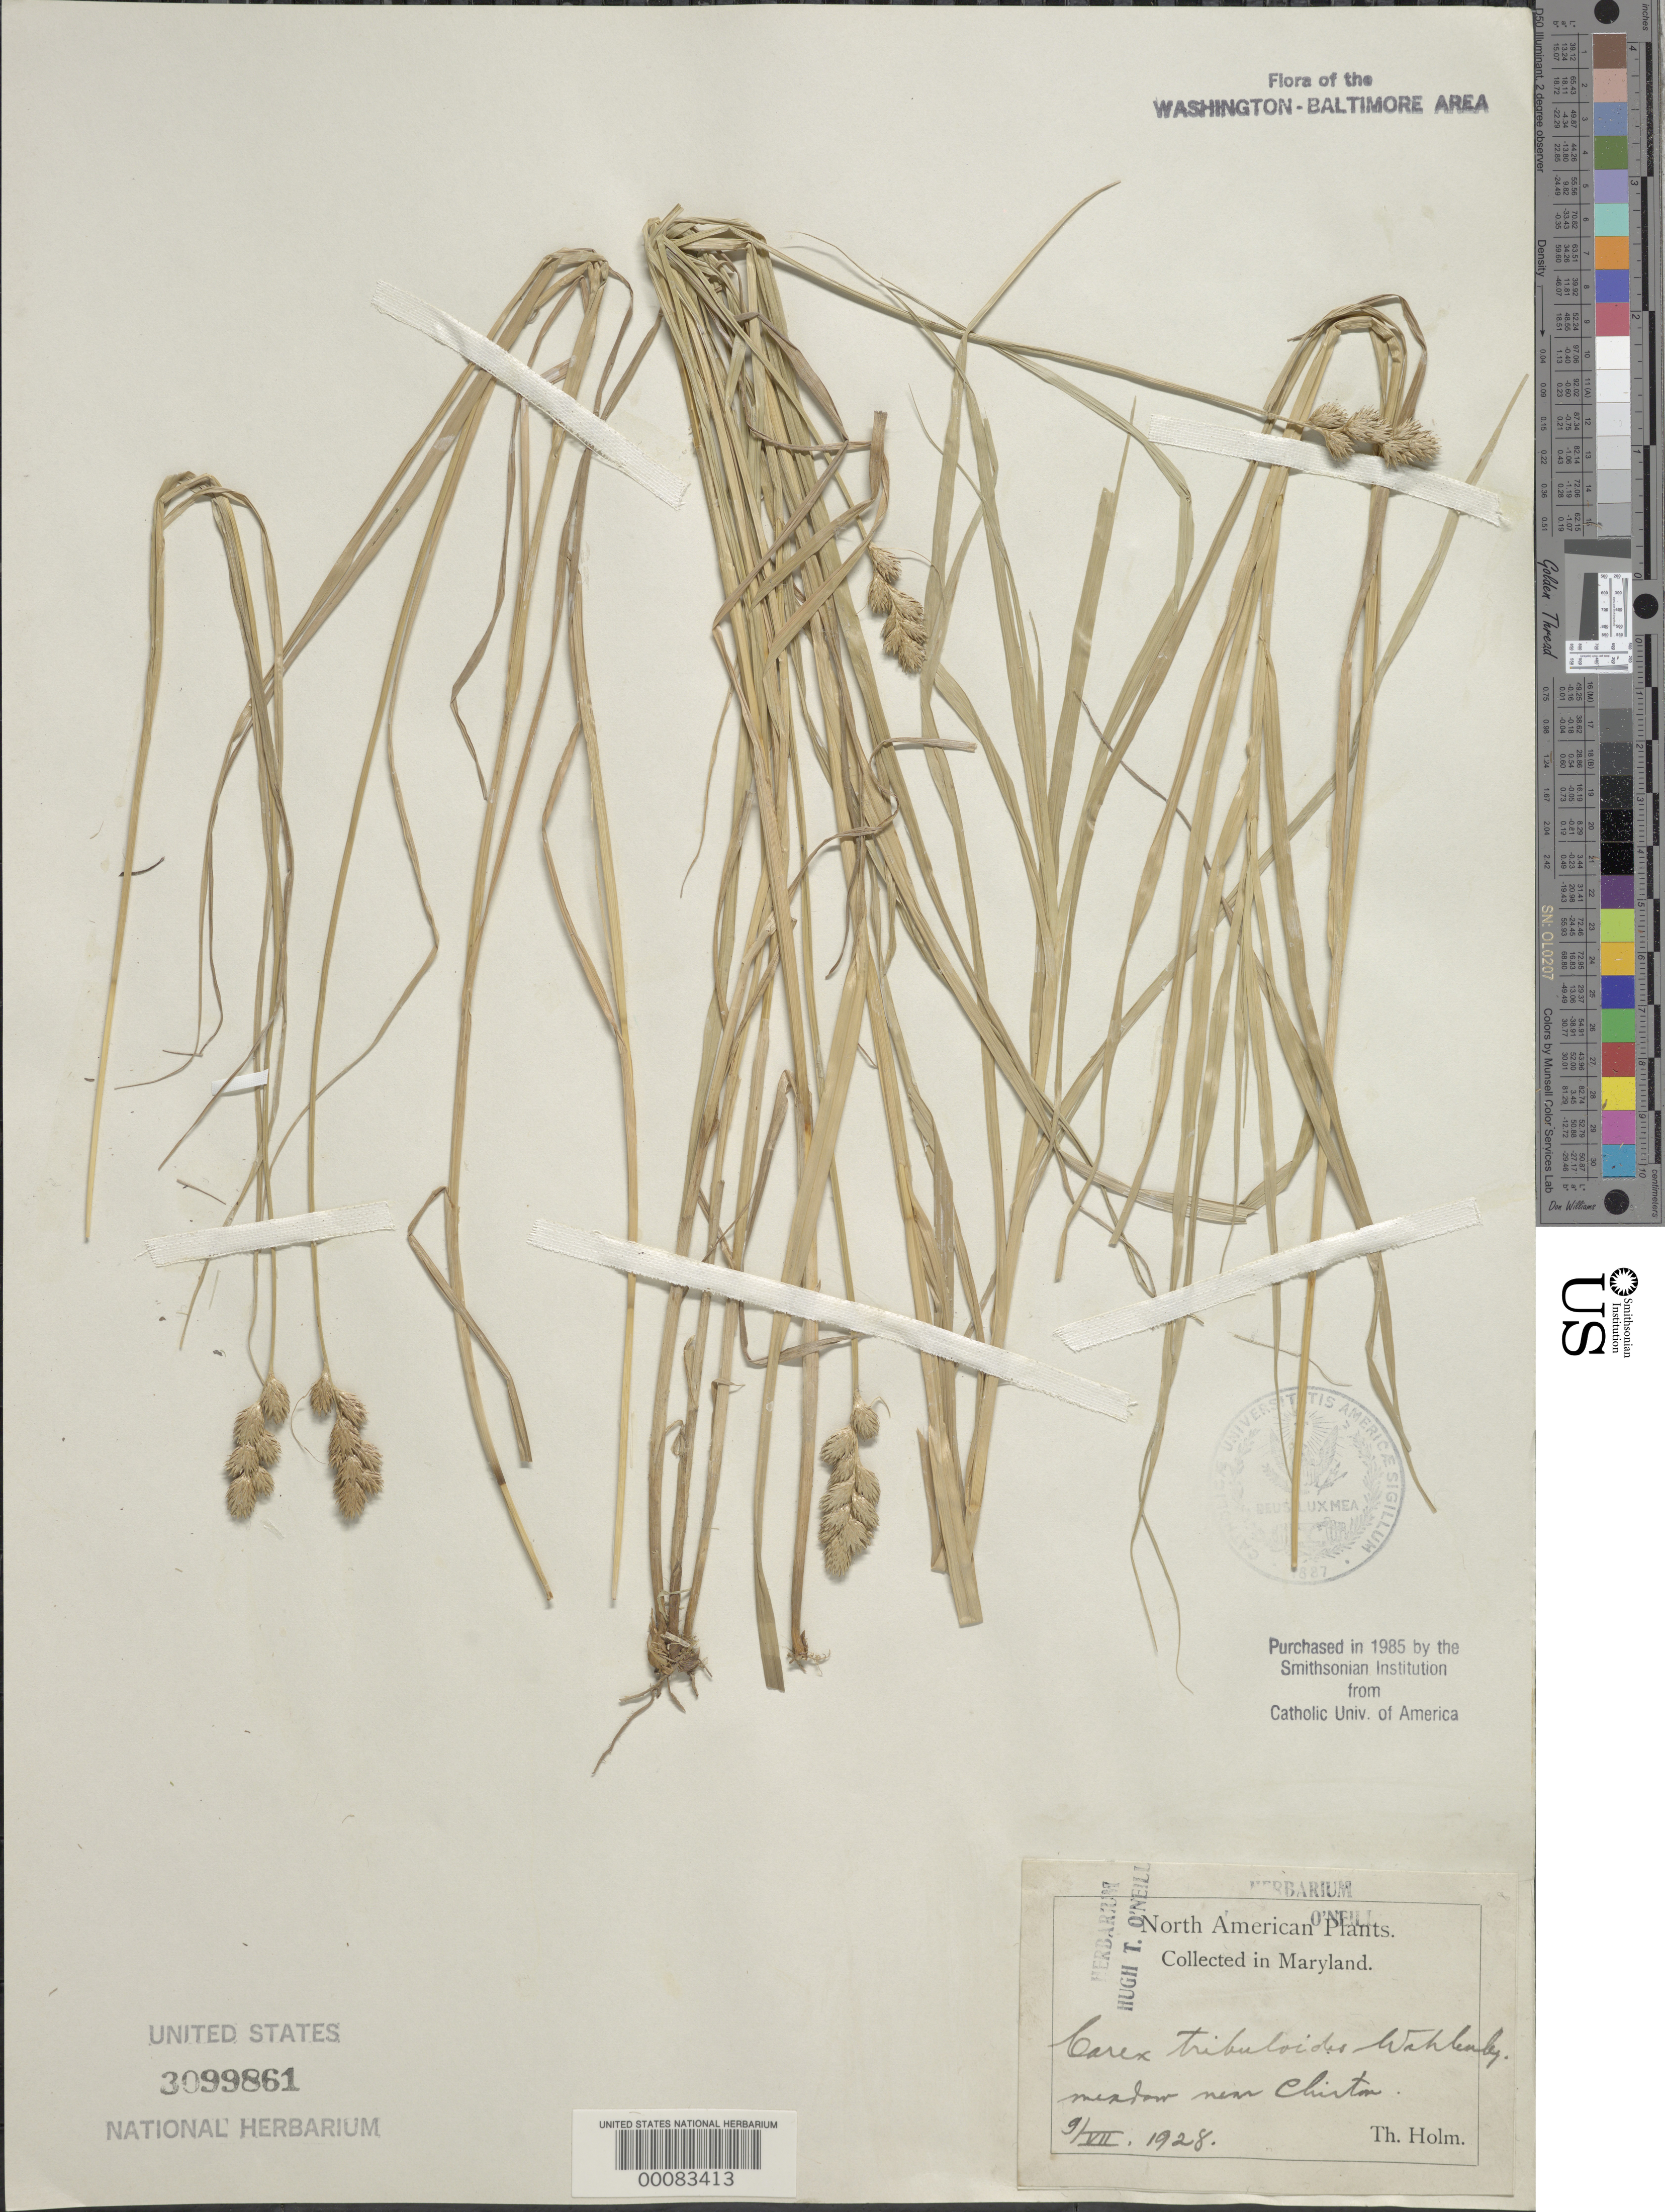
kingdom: Plantae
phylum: Tracheophyta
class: Liliopsida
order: Poales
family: Cyperaceae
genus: Carex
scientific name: Carex tribuloides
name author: Wahlenb.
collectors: T. Holm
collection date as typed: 03 Jul 1928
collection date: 1928-07-03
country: United States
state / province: Maryland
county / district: Prince George's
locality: Near Clinton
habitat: Meadow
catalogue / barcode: US 3099861